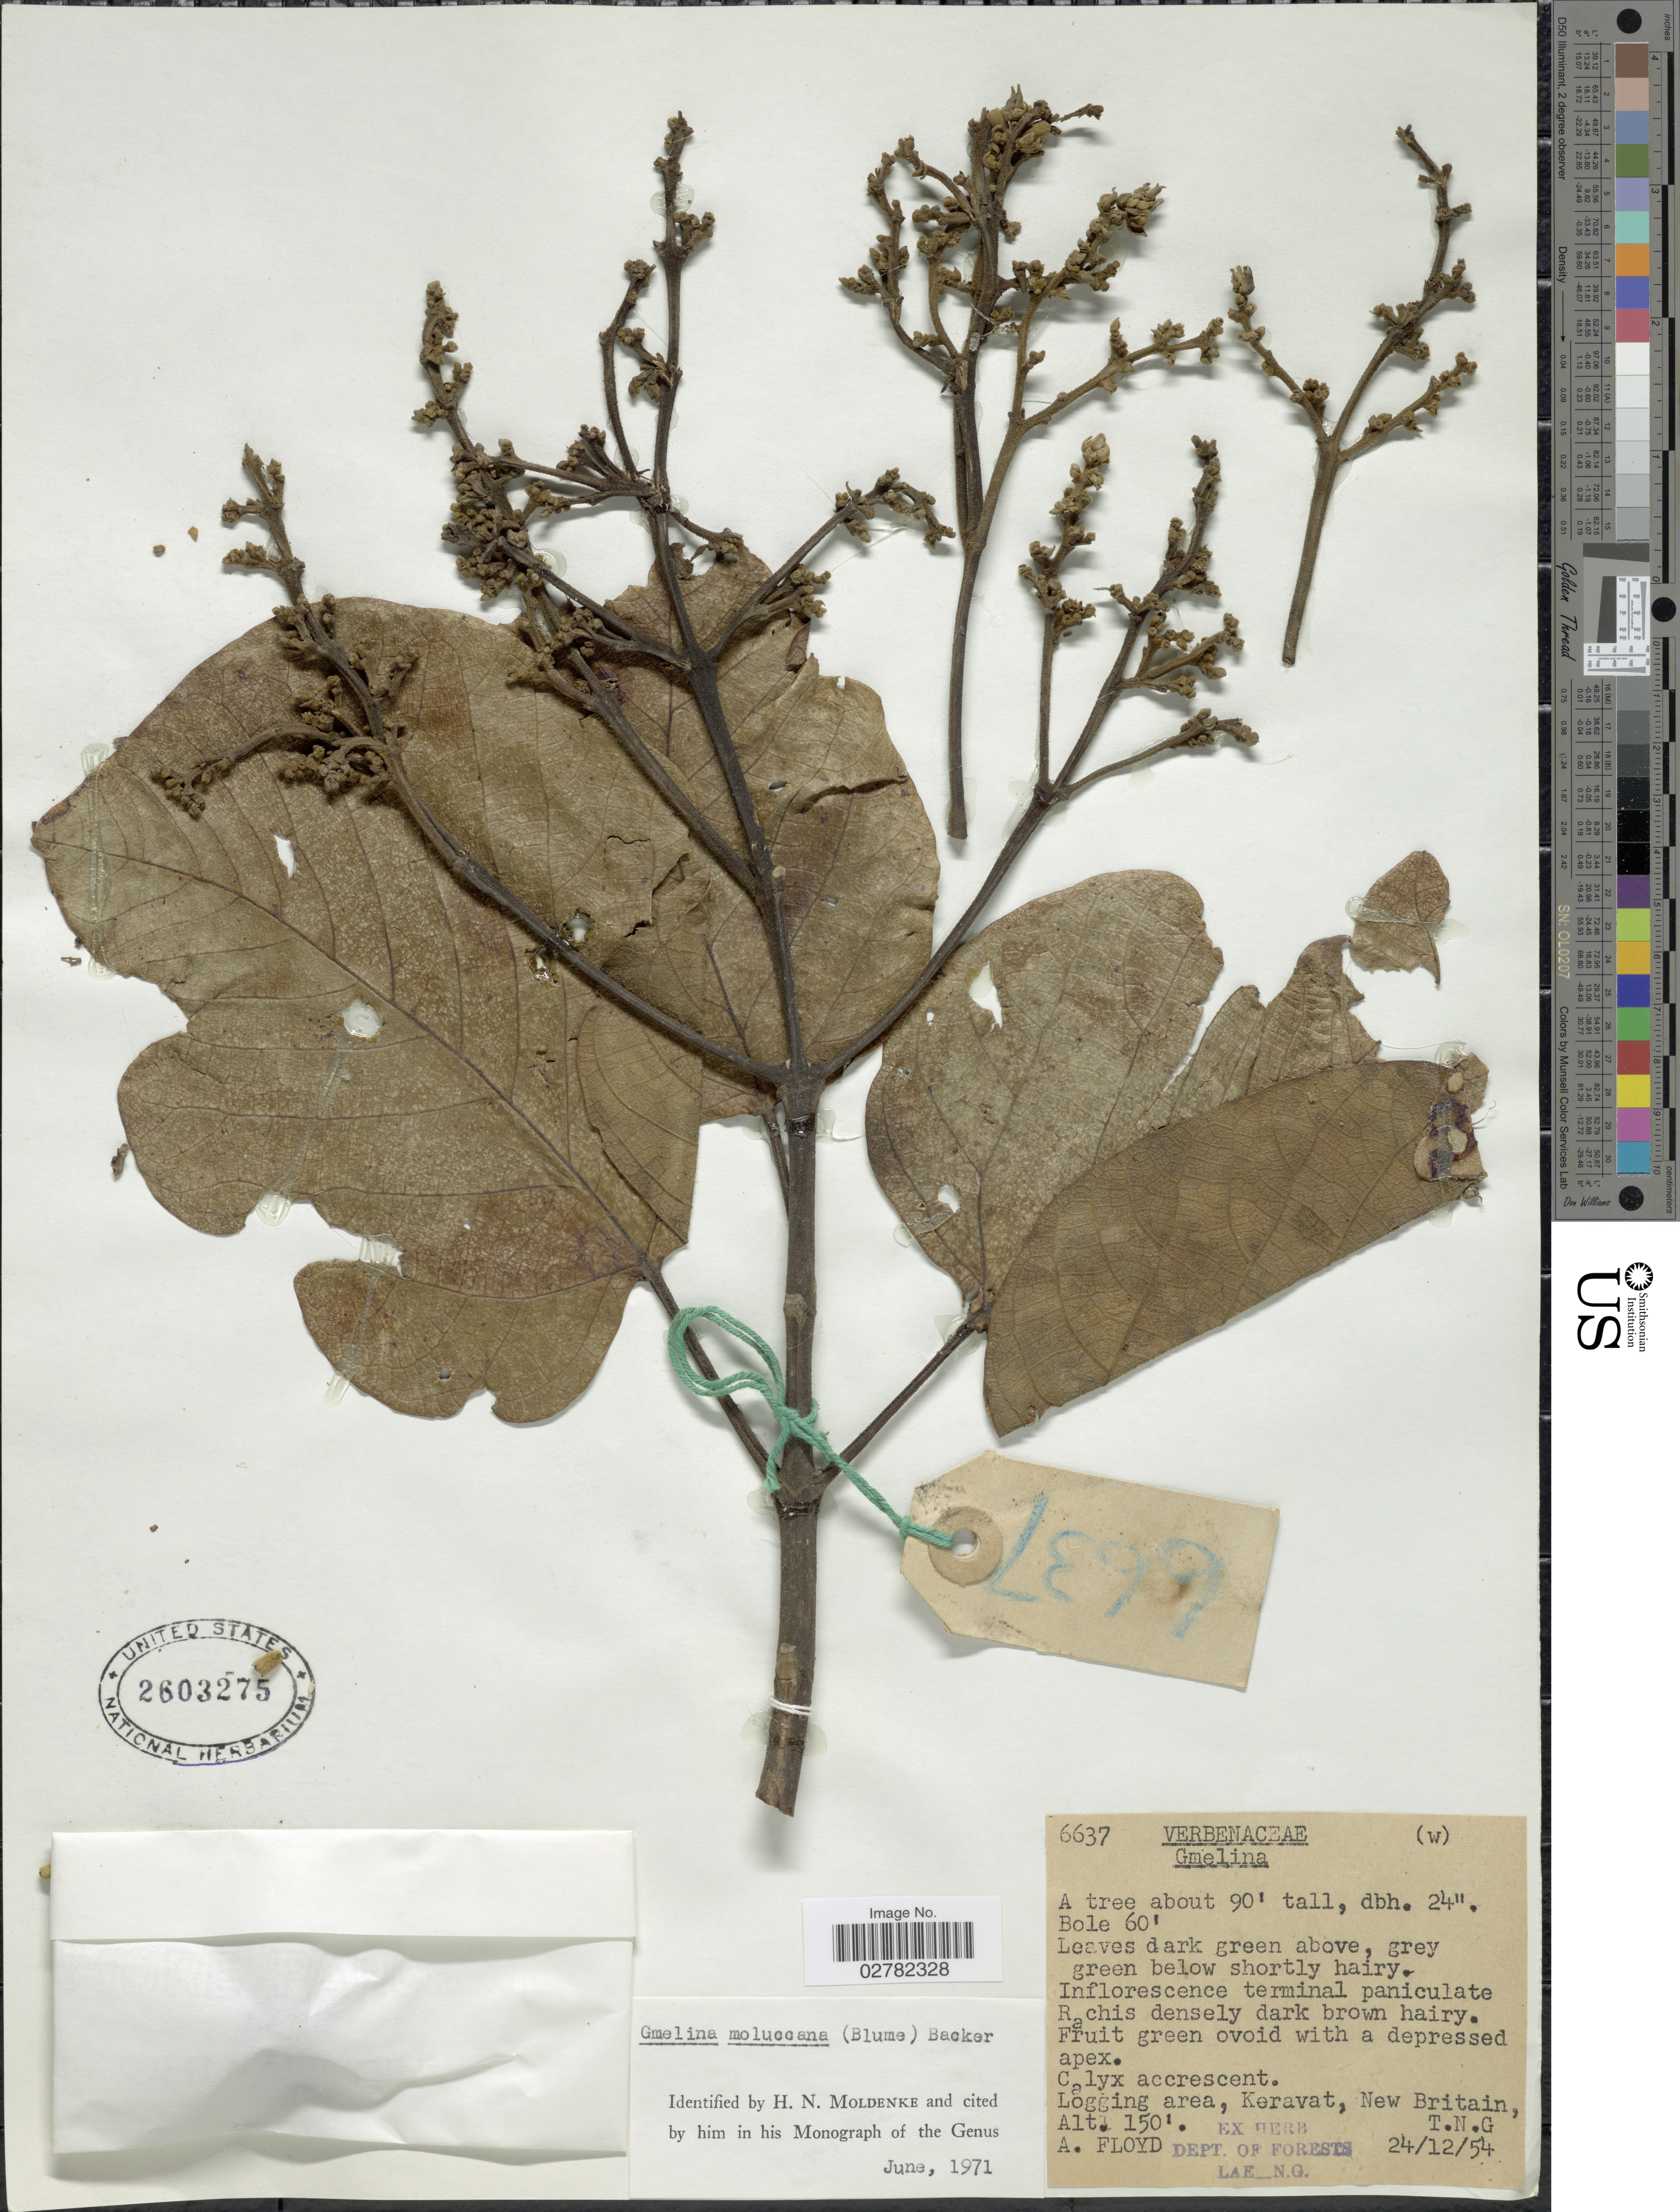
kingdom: Plantae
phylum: Tracheophyta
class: Magnoliopsida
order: Lamiales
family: Lamiaceae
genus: Gmelina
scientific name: Gmelina moluccana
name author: (Blume) Backer ex K. Heyne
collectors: A. Floyd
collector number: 6637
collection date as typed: Transcribed d/m/y: 24/12/54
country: Papua New Guinea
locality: Logging area, Keravat, New Britain, T.N.G.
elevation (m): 46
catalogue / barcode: US 2603275